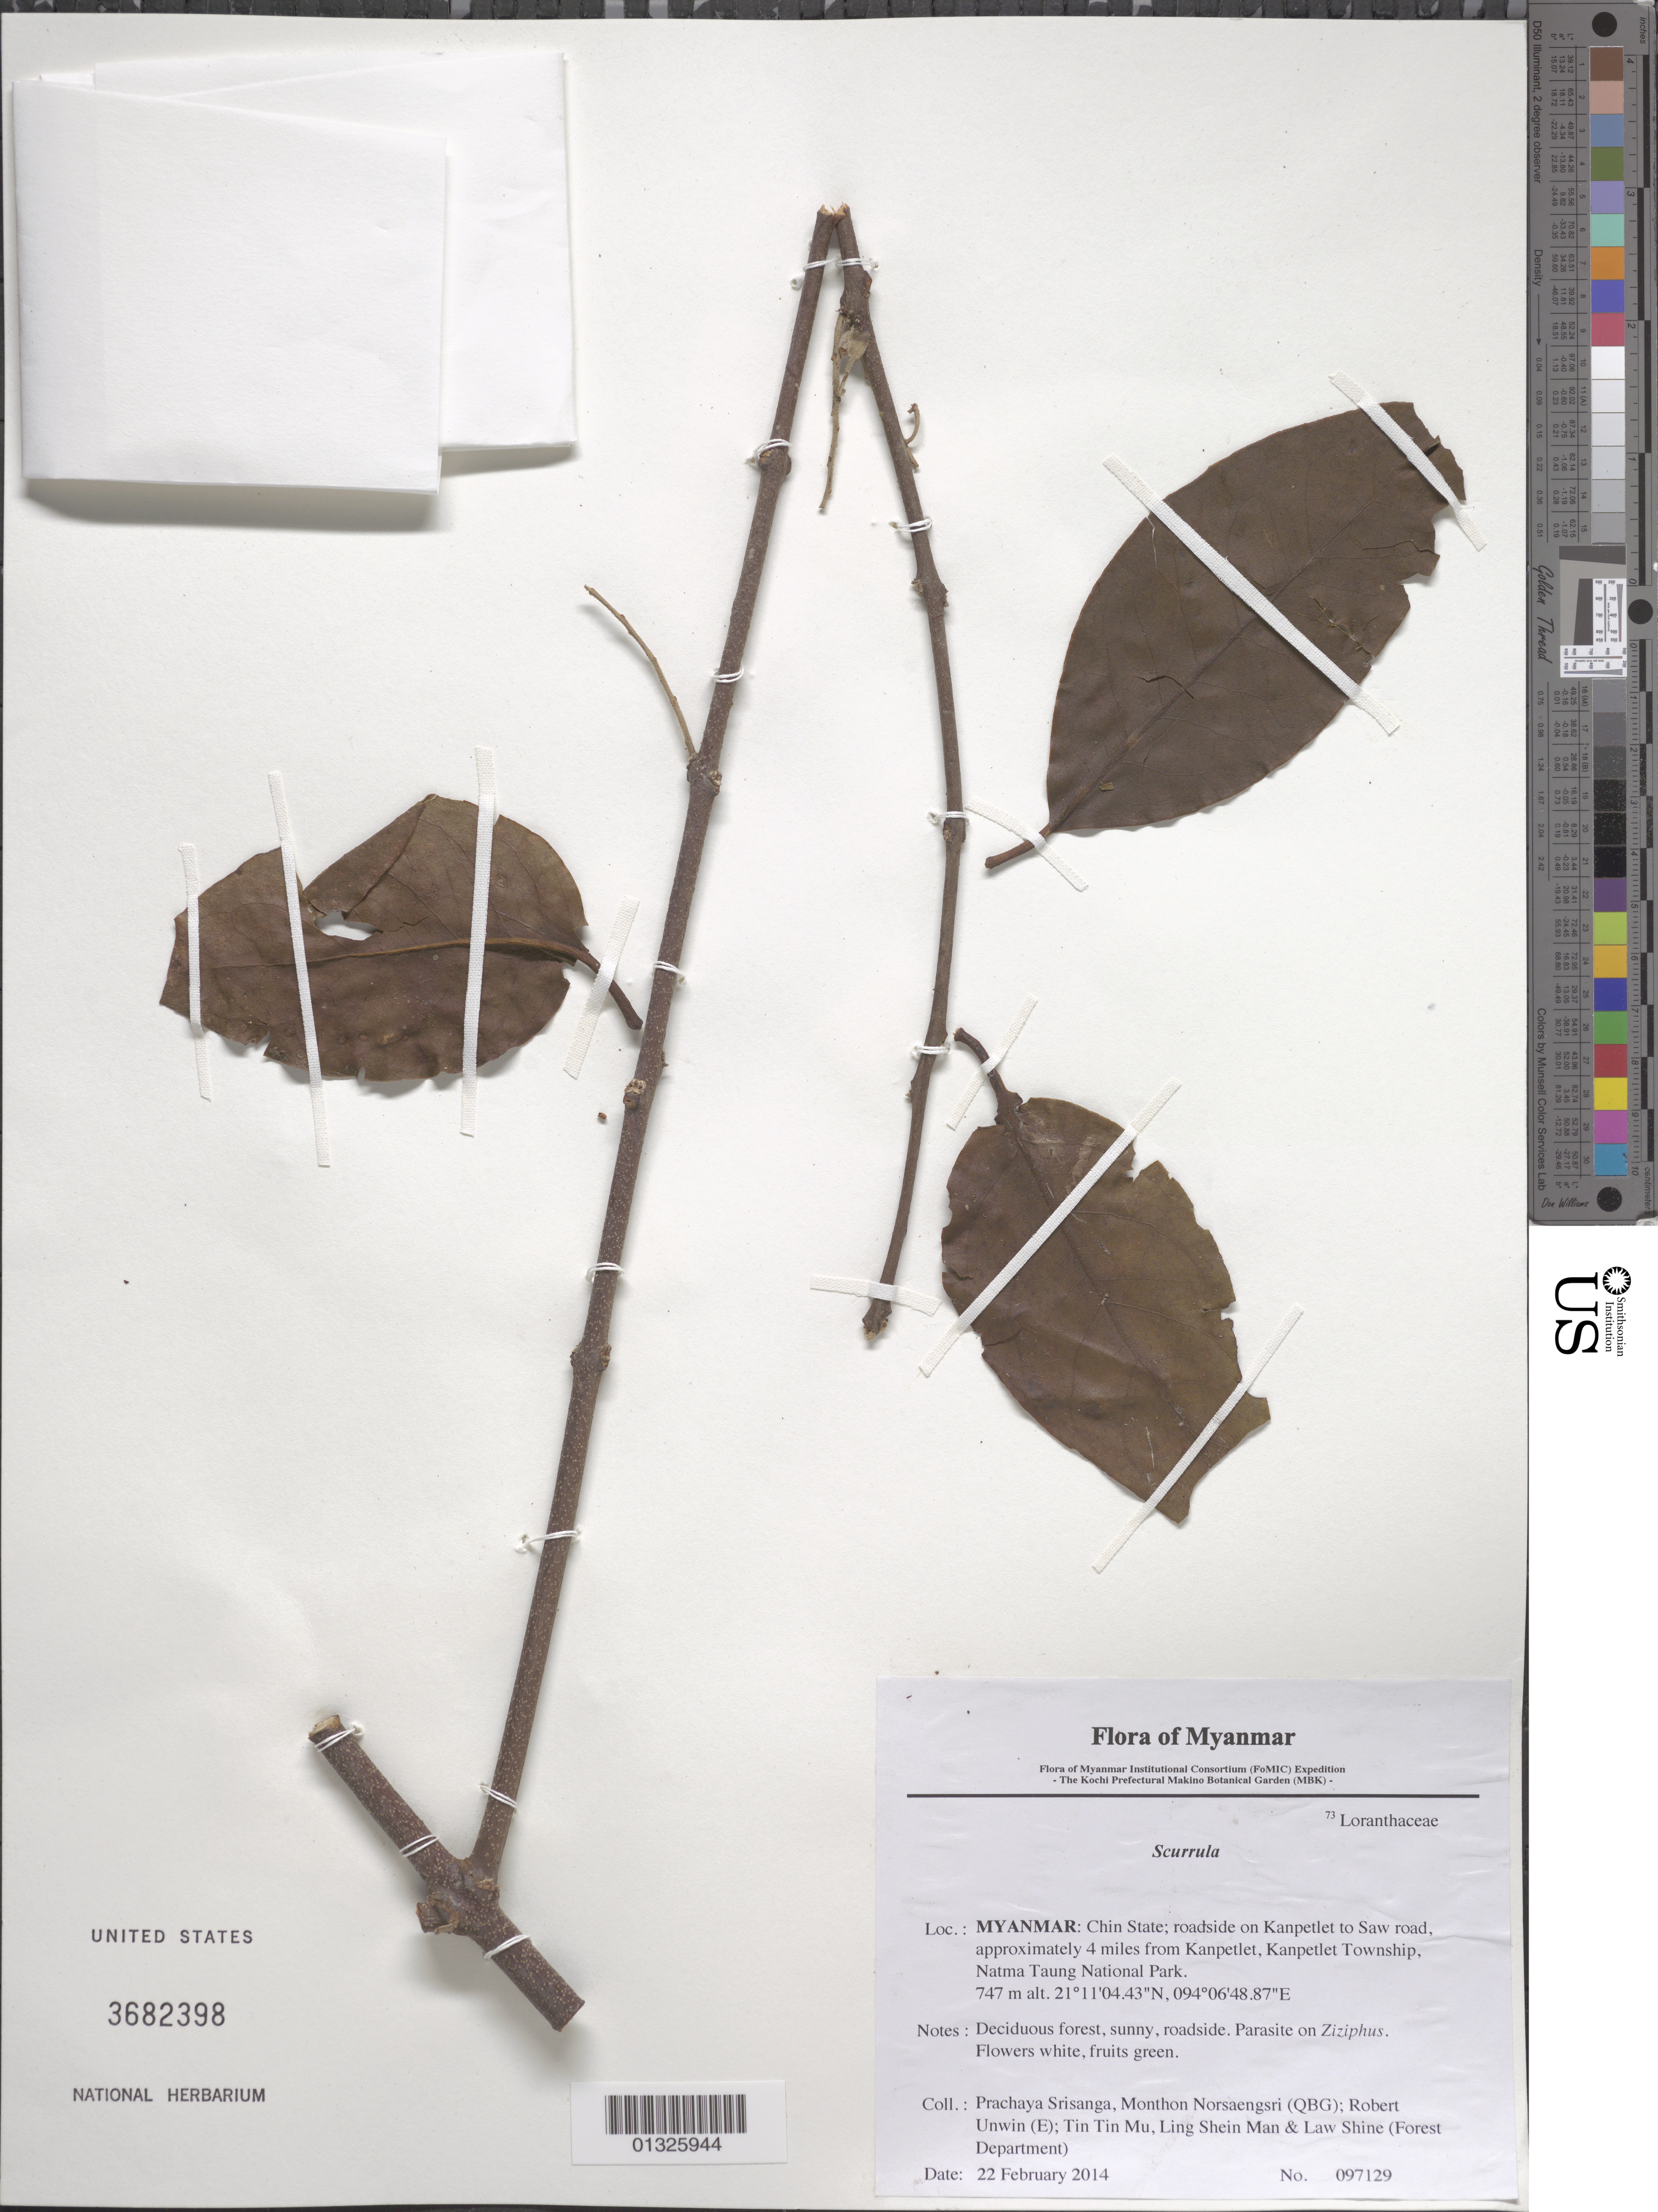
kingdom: Plantae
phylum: Tracheophyta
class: Magnoliopsida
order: Santalales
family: Loranthaceae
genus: Scurrula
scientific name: Scurrula sp.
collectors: P. Srisanga, M. Norsaengsri, R. Unwin, Tin Tin Mu, Ling Shein Man & L. Shine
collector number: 97129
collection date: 2014-02-22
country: Myanmar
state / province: Chin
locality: Roadside on Kanpetlet to Saw road, approximately 4 miles from Kanpetlet, Kanpetlet Township, Natma Taung National Park.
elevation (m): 747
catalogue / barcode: US 3682398